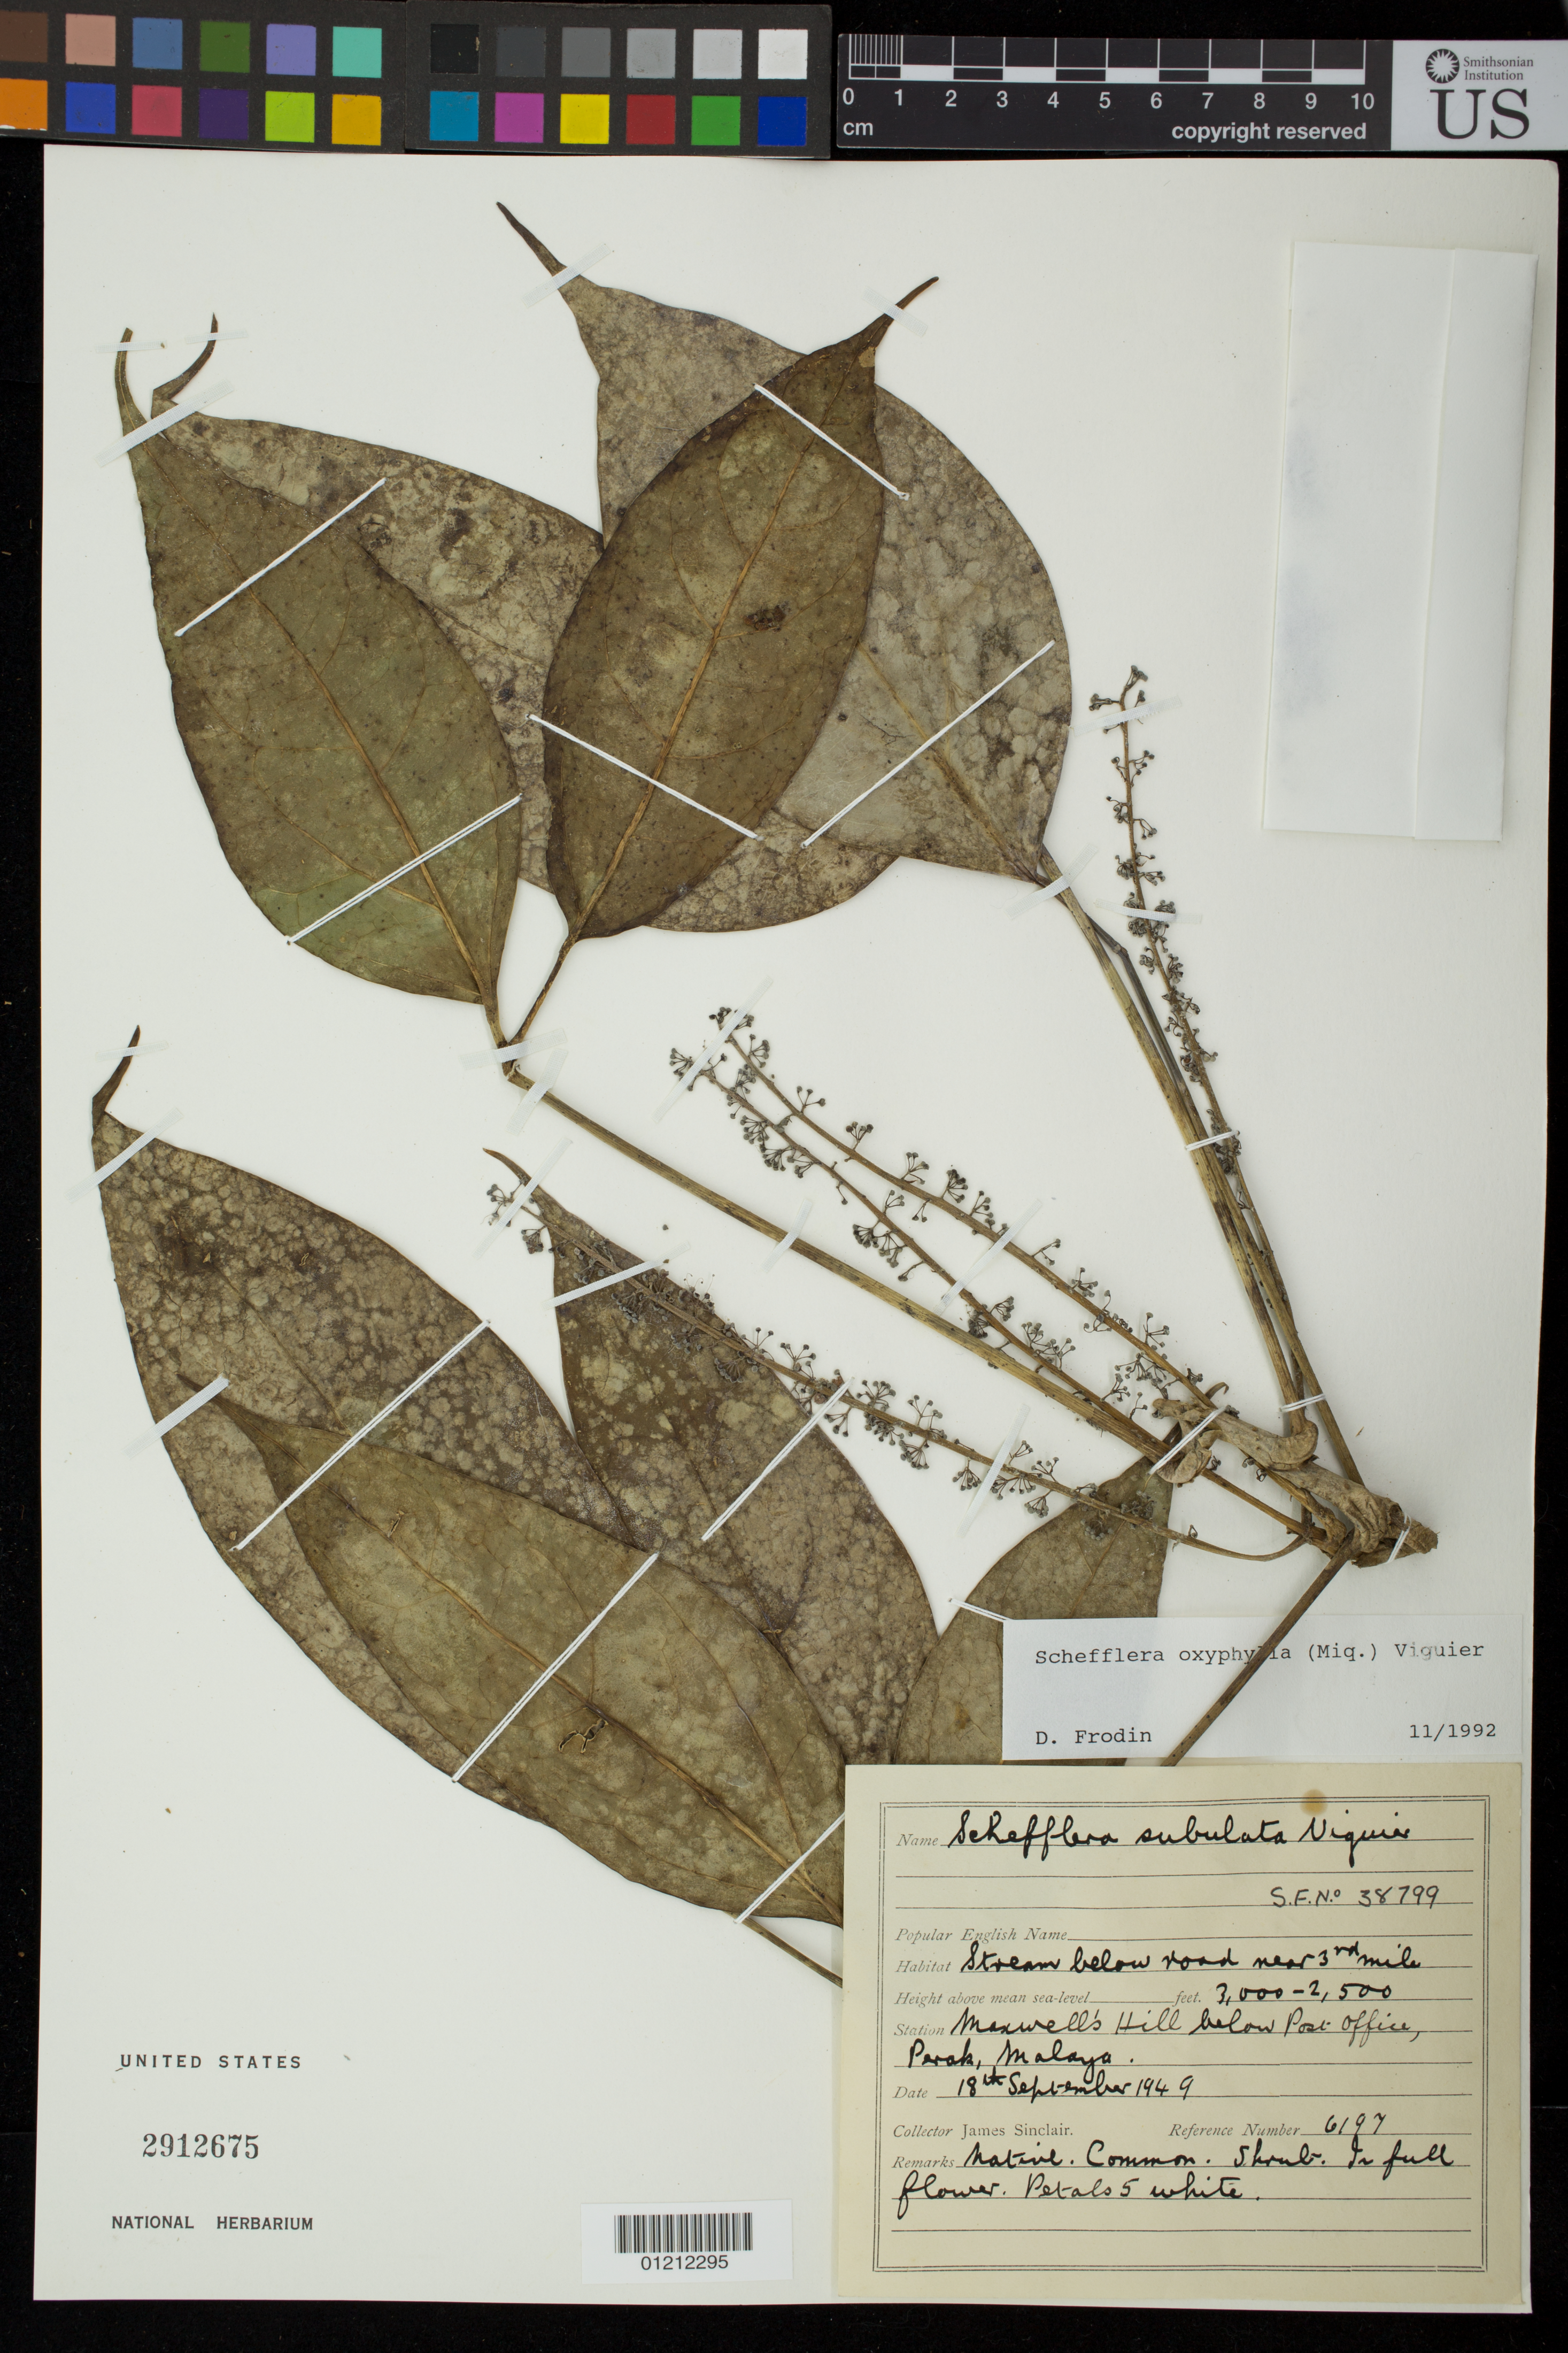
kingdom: Plantae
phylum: Tracheophyta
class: Magnoliopsida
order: Apiales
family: Araliaceae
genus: Schefflera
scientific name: Schefflera oxyphylla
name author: (Miq.) R. Vig.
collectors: J. Sinclair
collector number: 6197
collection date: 1949-09-18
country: Malaysia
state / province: Perak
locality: Maxwell's Hill below Post Office. Stream below road near 3rd mile.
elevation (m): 762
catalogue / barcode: US 2912675